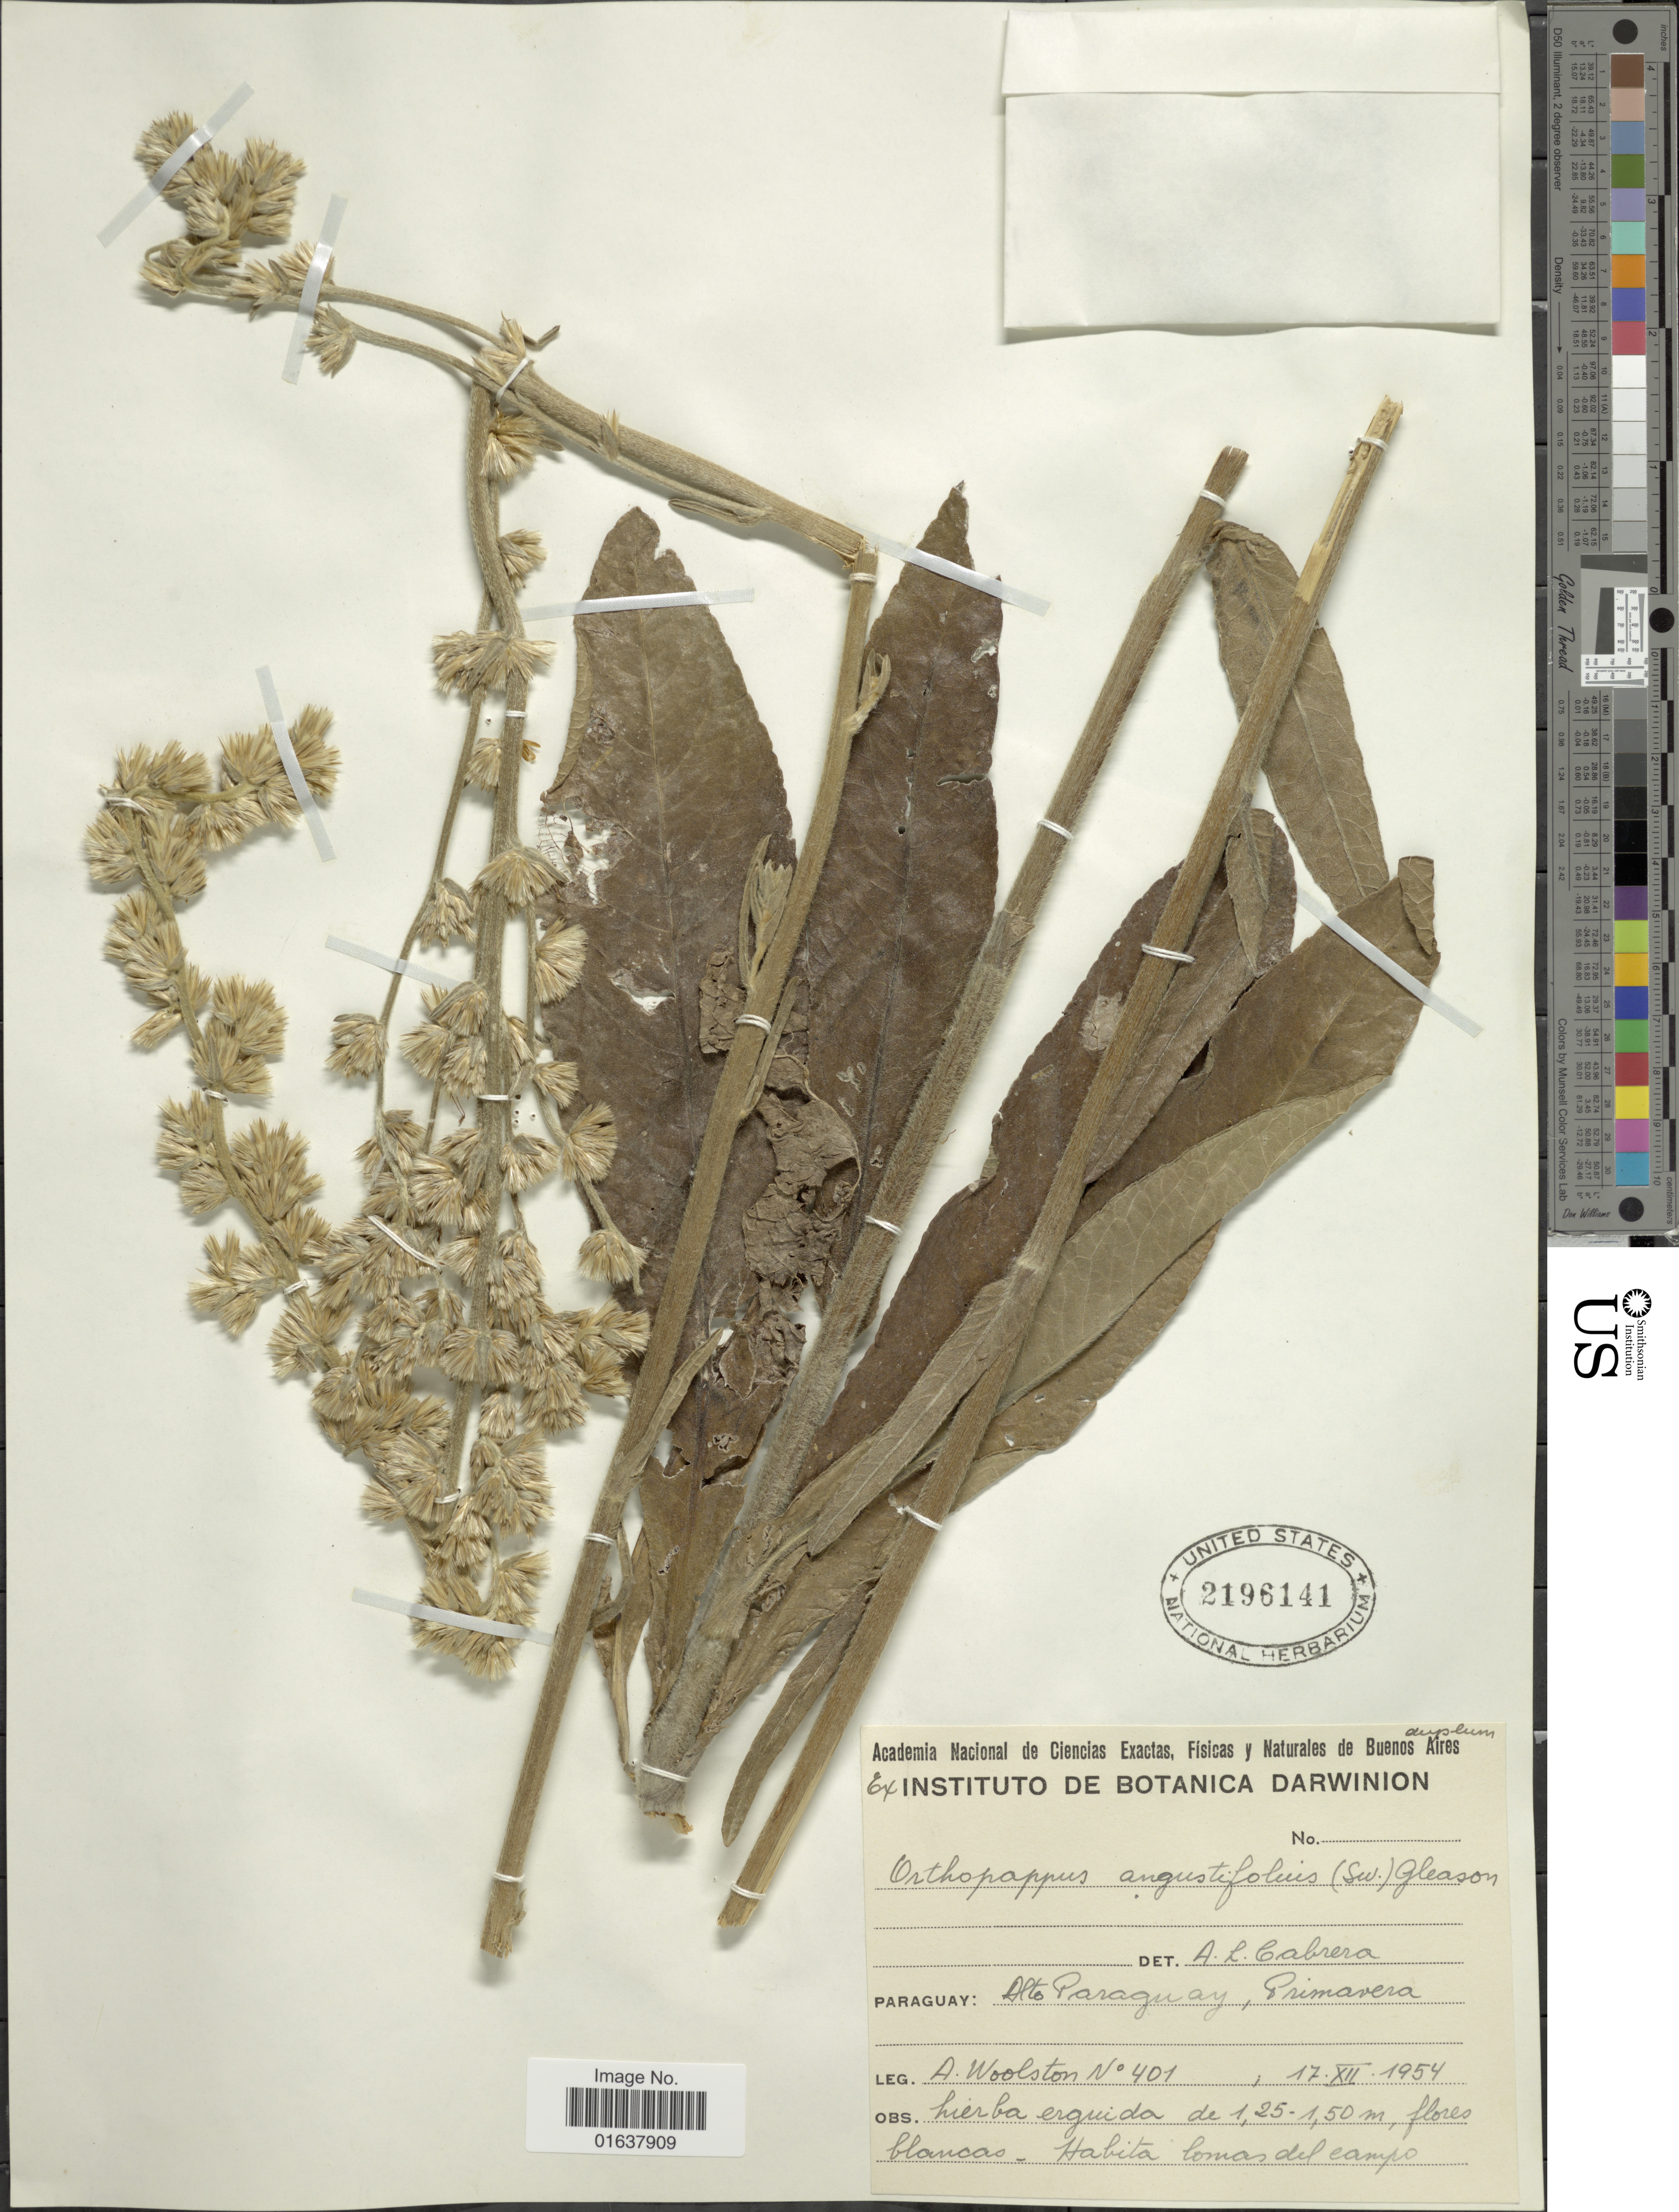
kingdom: Plantae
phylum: Tracheophyta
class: Magnoliopsida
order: Asterales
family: Asteraceae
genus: Orthopappus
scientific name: Orthopappus angustifolius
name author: (Sw.) Gleason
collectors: A. L. Woolston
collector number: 401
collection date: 1954-12-17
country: Paraguay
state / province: Alto Paraguay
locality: Primavera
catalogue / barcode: US 2196141